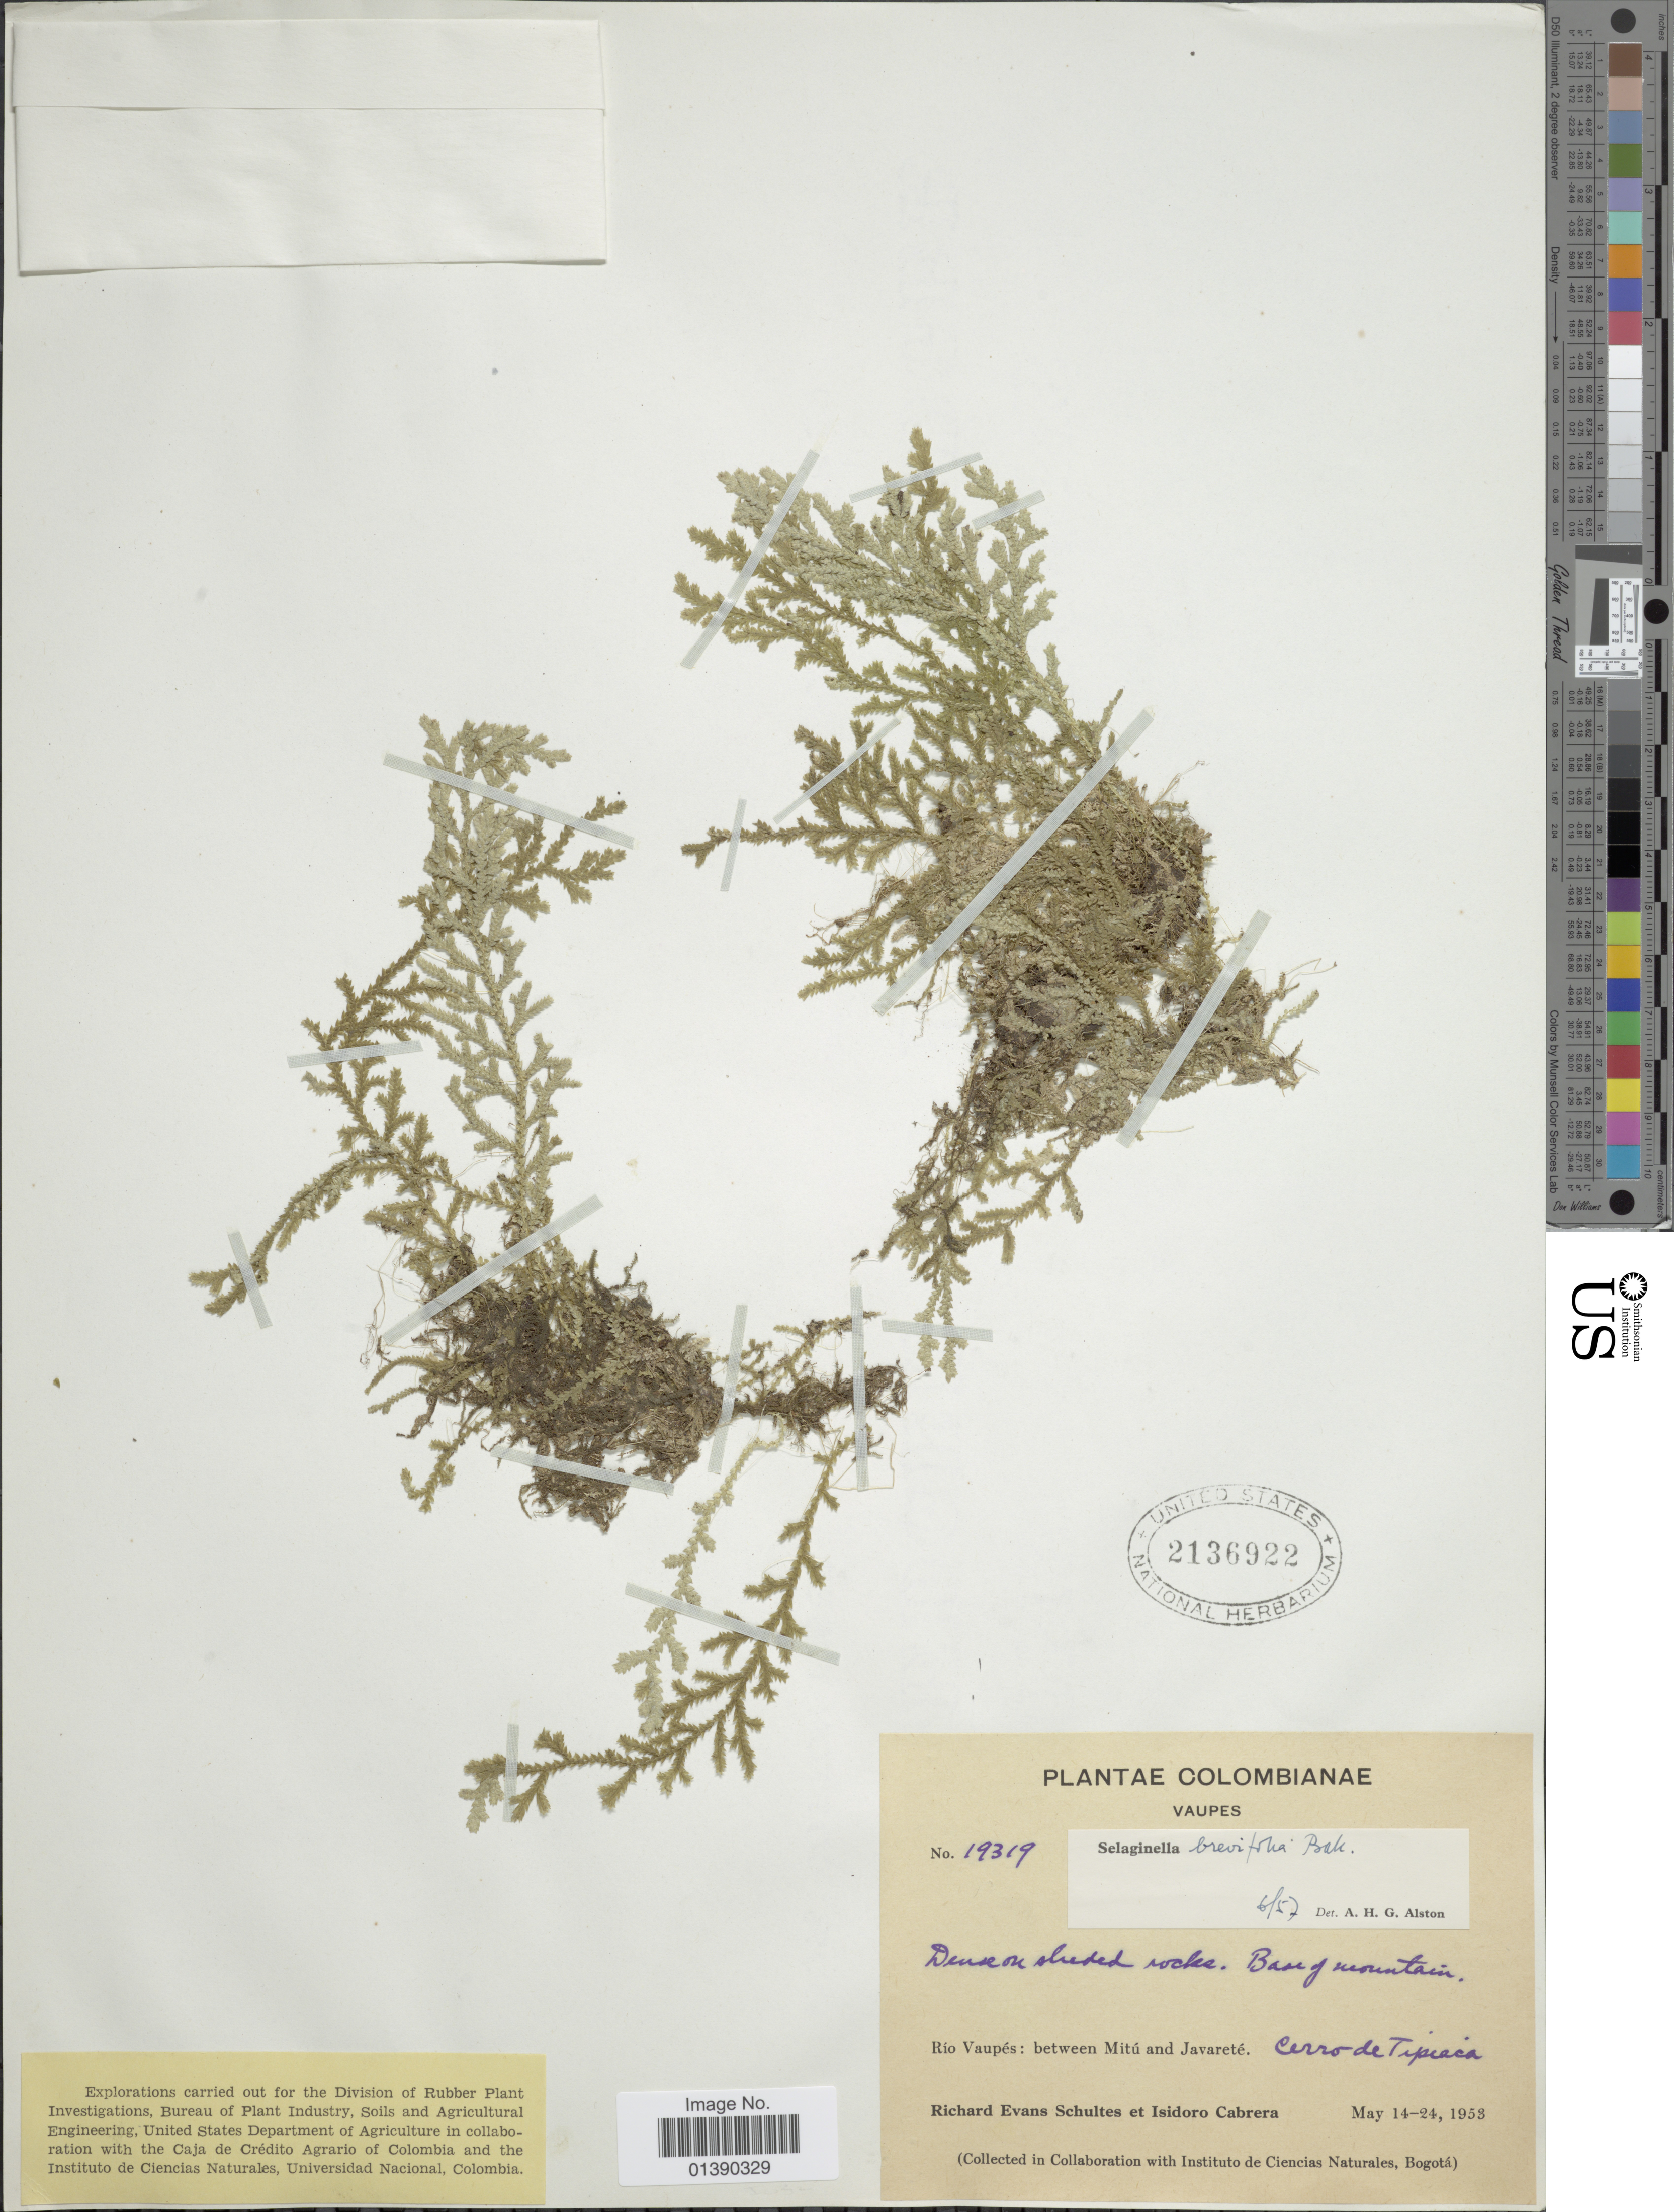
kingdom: Plantae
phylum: Tracheophyta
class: Lycopodiopsida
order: Selaginellales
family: Selaginellaceae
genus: Selaginella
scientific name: Selaginella brevifolia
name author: Baker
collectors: R. E. Schultes & I. Cabrera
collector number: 19319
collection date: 1953-05-14/1953-05-24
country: Colombia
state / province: Vaupés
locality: Rio Vaupés: between Mitú and Javareté, Cerro de Tipiaca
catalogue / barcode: US 2136922